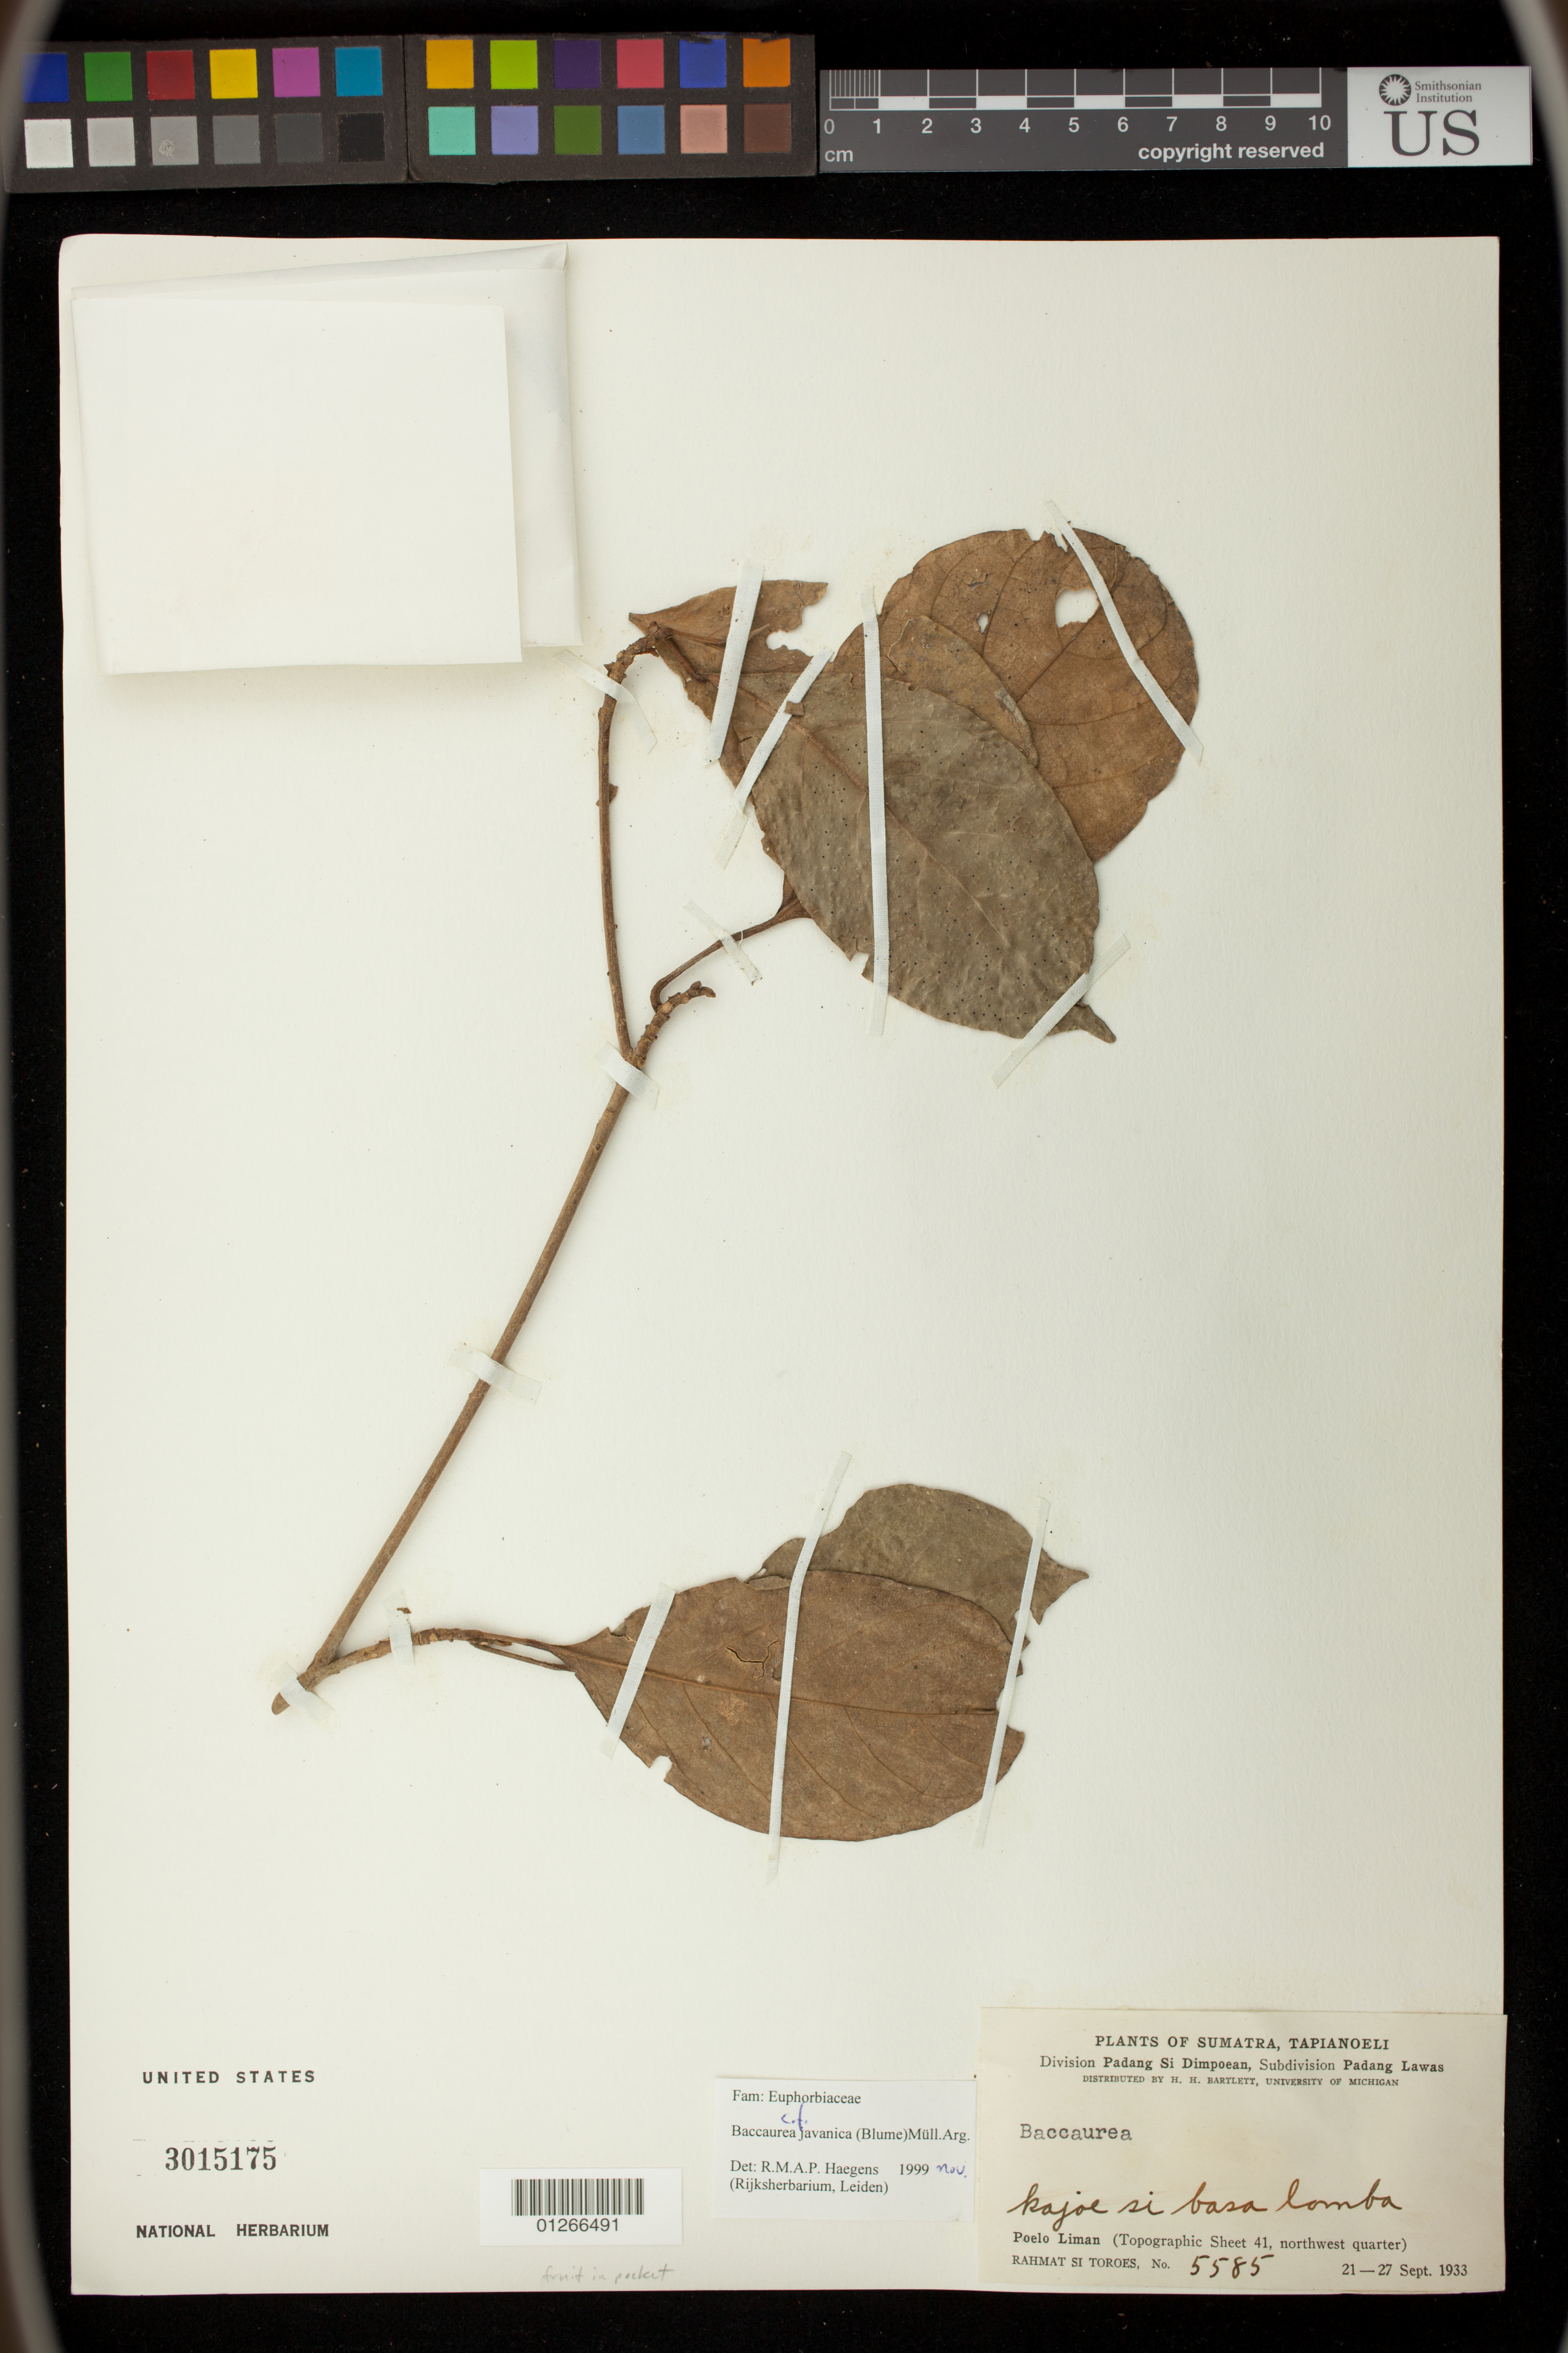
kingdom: Plantae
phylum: Tracheophyta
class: Magnoliopsida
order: Malpighiales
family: Phyllanthaceae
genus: Baccaurea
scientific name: Baccaurea javanica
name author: Müll. Arg.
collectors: Rahmat Si Boeea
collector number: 5540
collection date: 1933-09-04/1933-09-20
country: Indonesia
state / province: Sumatra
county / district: Sumatera Utara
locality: Sumatra, Tapianoeli [Tapanuli]. Padang Si Dimpoean [Sidempuan], Padang Lawas. Sopsopan [Sosopan] on Aek Si Olip [Siolip] (Topographic Sheet 41, northwest quarter).